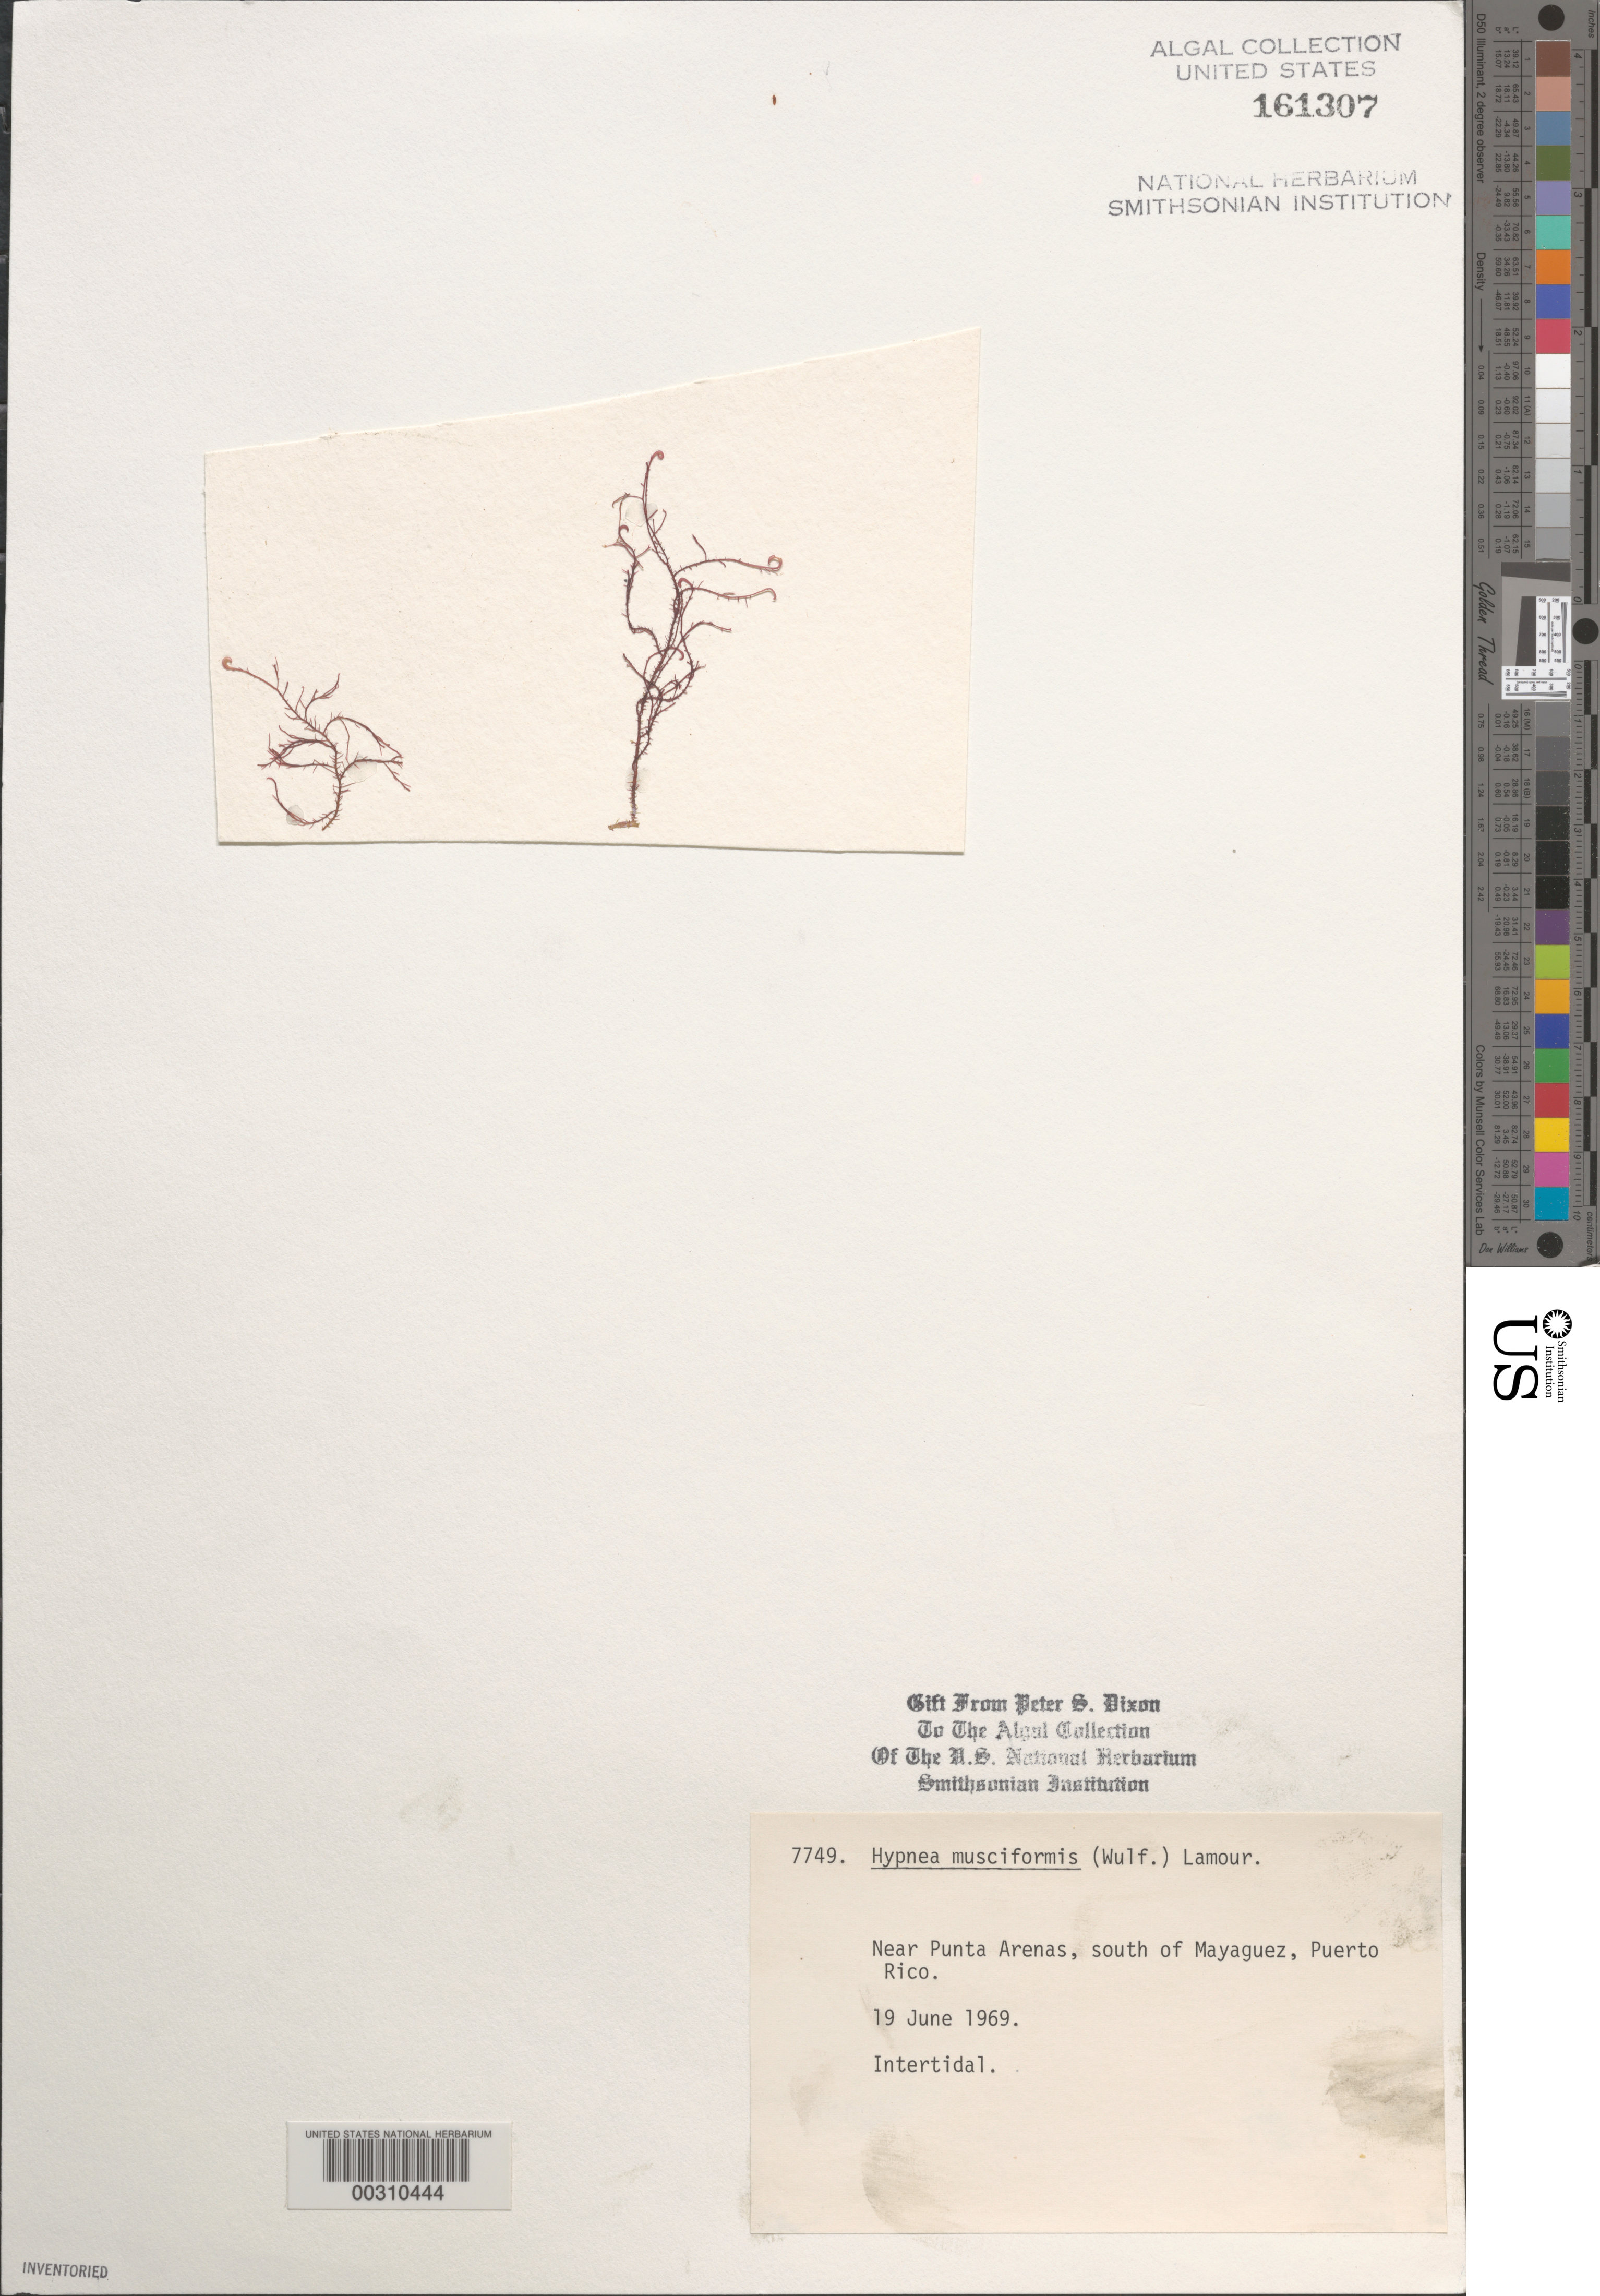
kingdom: Plantae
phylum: Rhodophyta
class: Florideophyceae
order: Gigartinales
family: Cystocloniaceae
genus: Hypnea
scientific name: Hypnea musciformis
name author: (Wulfen) J.V.Lamouroux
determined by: Dixon, P. S.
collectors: P. S. Dixon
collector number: PSD 7749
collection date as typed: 19 Jun 1969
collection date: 1969-06-19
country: Puerto Rico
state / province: Mayaguez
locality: Near punta arenas, south of mayaguez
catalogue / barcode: US 161307